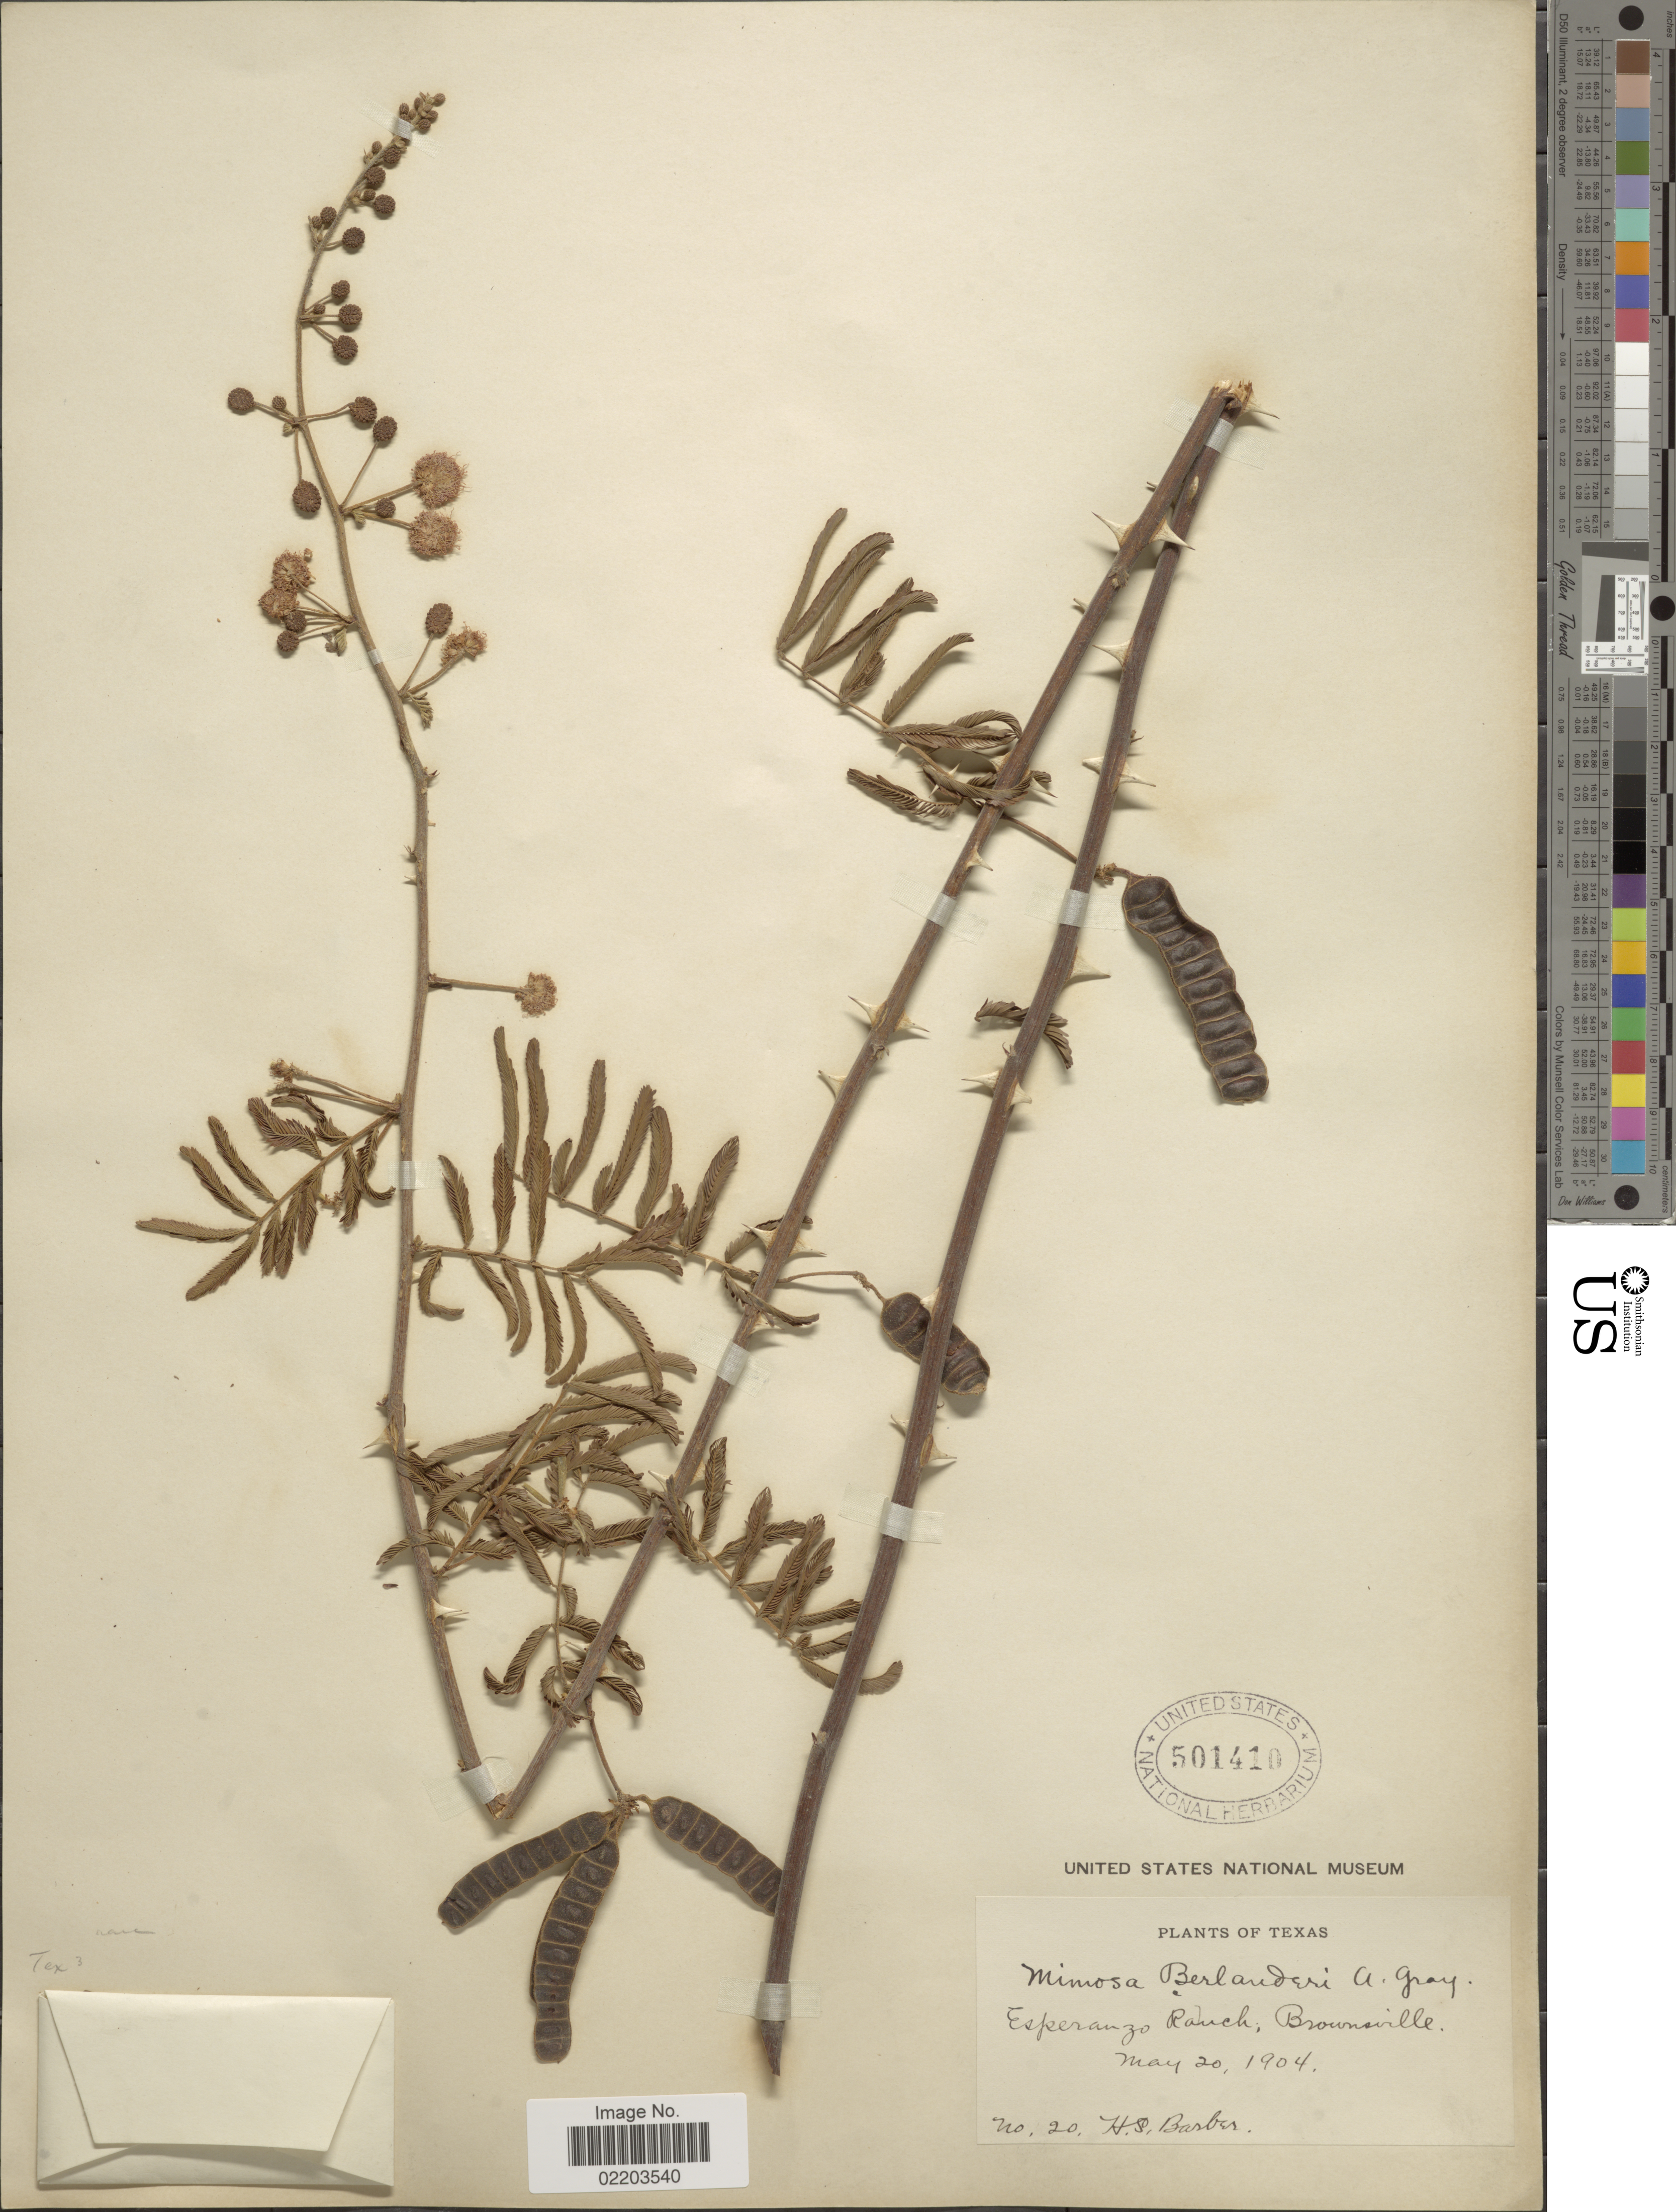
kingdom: Plantae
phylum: Tracheophyta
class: Magnoliopsida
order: Fabales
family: Fabaceae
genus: Mimosa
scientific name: Mimosa berlandieri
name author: A. Gray ex Torr.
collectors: H. Barber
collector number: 20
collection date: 1904-05-20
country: United States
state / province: Texas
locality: Esperanzo Ranch, Brownsville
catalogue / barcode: US 501410